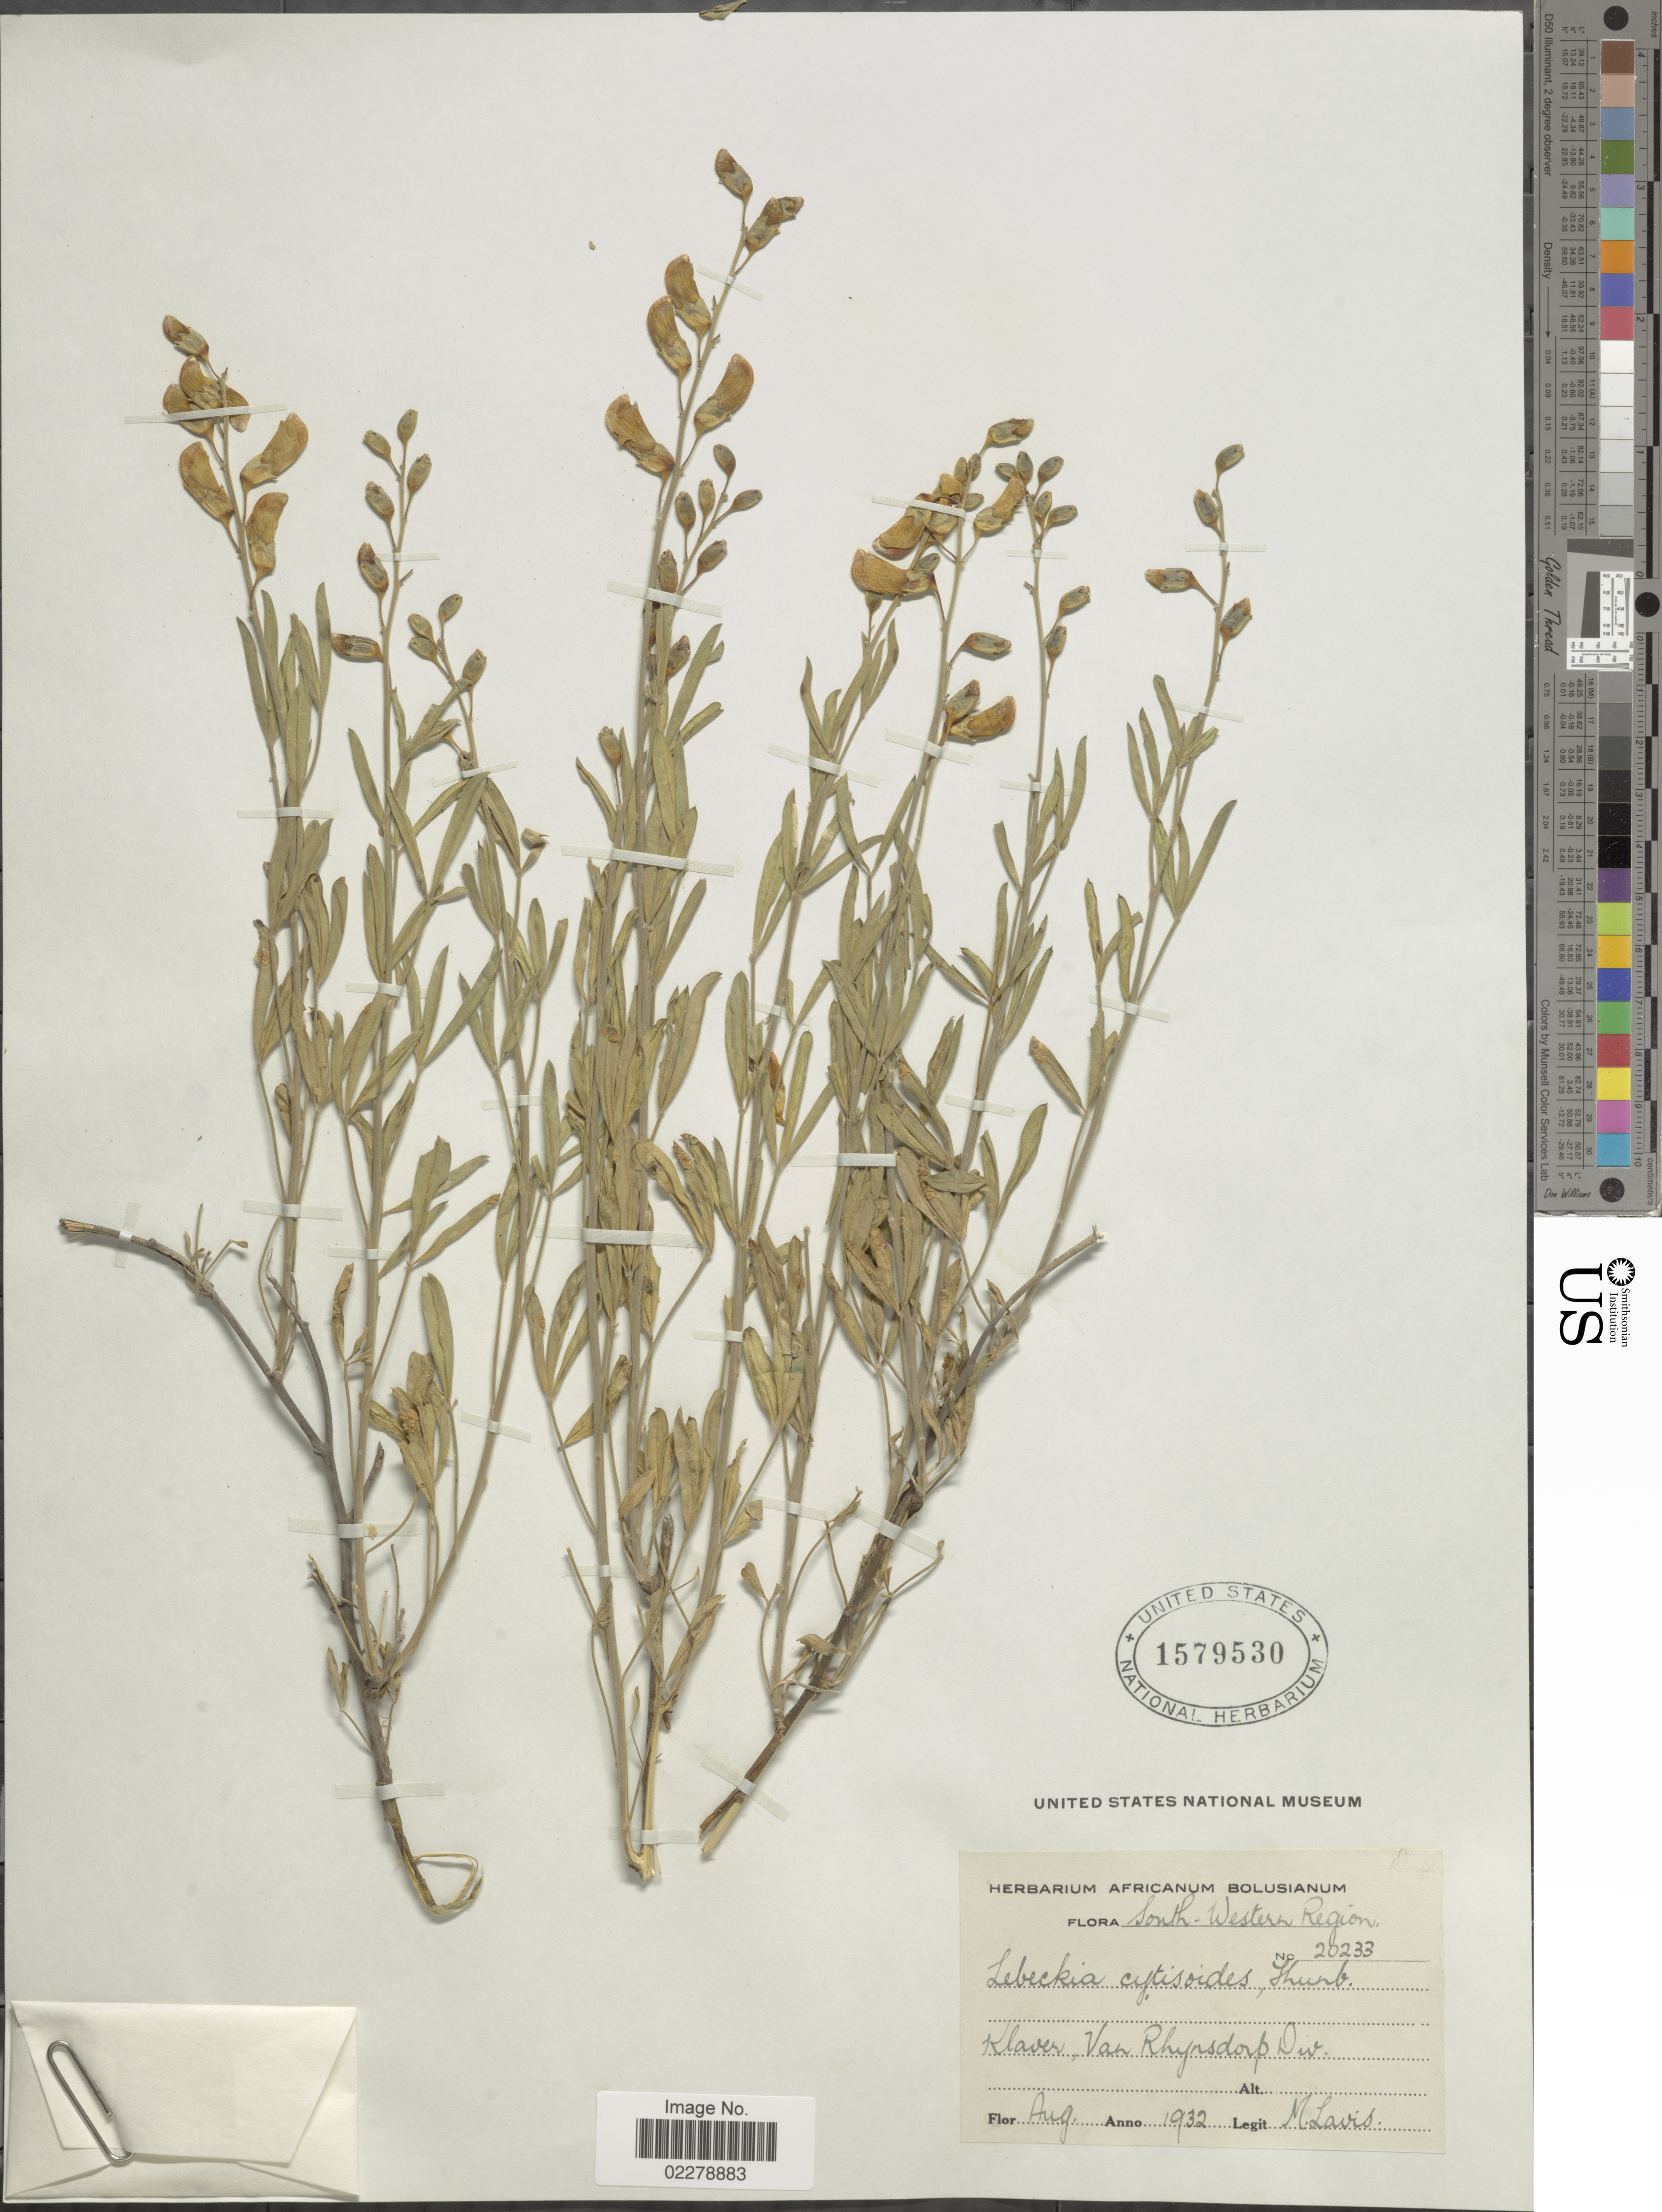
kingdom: Plantae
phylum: Tracheophyta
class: Magnoliopsida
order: Fabales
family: Fabaceae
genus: Lebeckia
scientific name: Lebeckia cytisoides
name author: Thunb.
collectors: M. Lavis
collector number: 20233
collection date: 1932-08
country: South Africa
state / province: Western Cape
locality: South- Western Region. Klaver, Van Rhynsdorp Dw.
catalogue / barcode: US 1579530